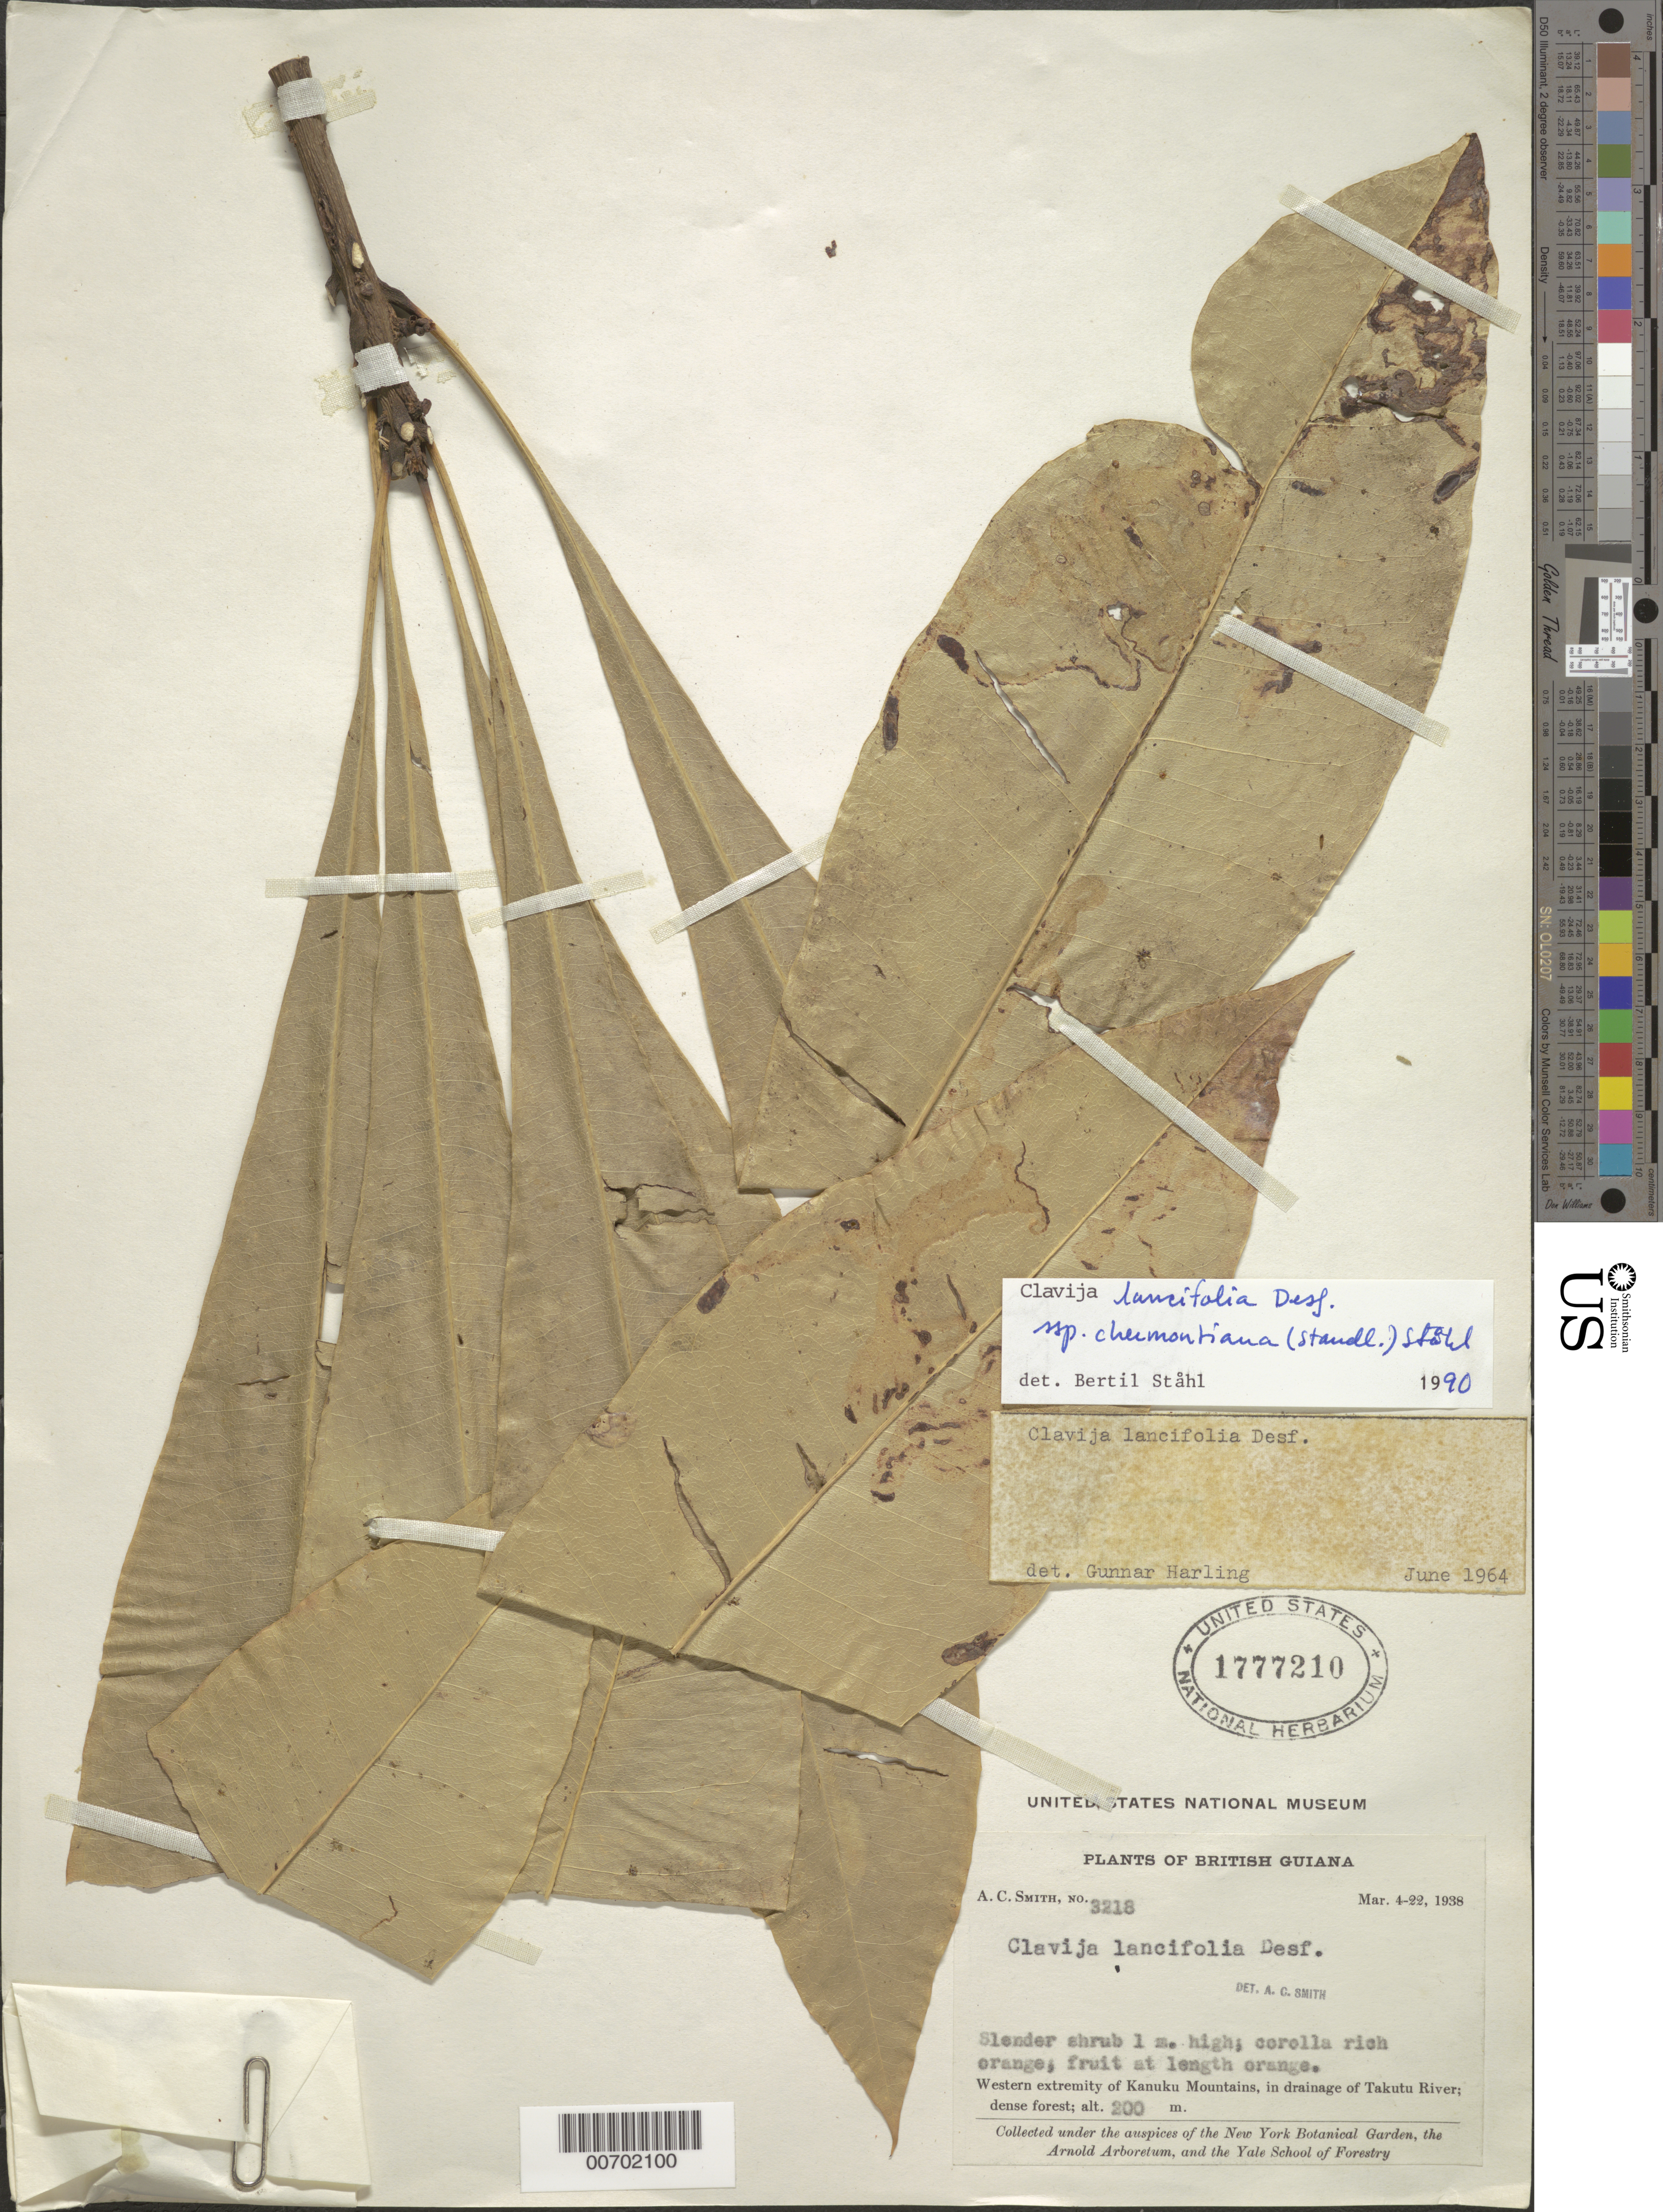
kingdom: Plantae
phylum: Tracheophyta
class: Magnoliopsida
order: Ericales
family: Primulaceae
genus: Clavija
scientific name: Clavija lancifolia subsp. chermontiana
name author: (Standl.) B. Ståhl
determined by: Ståhl, B.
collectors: A. C. Smith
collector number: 3218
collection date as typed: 4-Mar-38 to 22-Mar-38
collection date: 1938-03-04/1938-03-22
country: Guyana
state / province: U. Takutu-U. Essequibo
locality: Kanuku Mts., drainage of Takutu R., western extremity of Kanuku Mountains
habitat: Dense forest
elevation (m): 200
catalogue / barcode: US 1777210